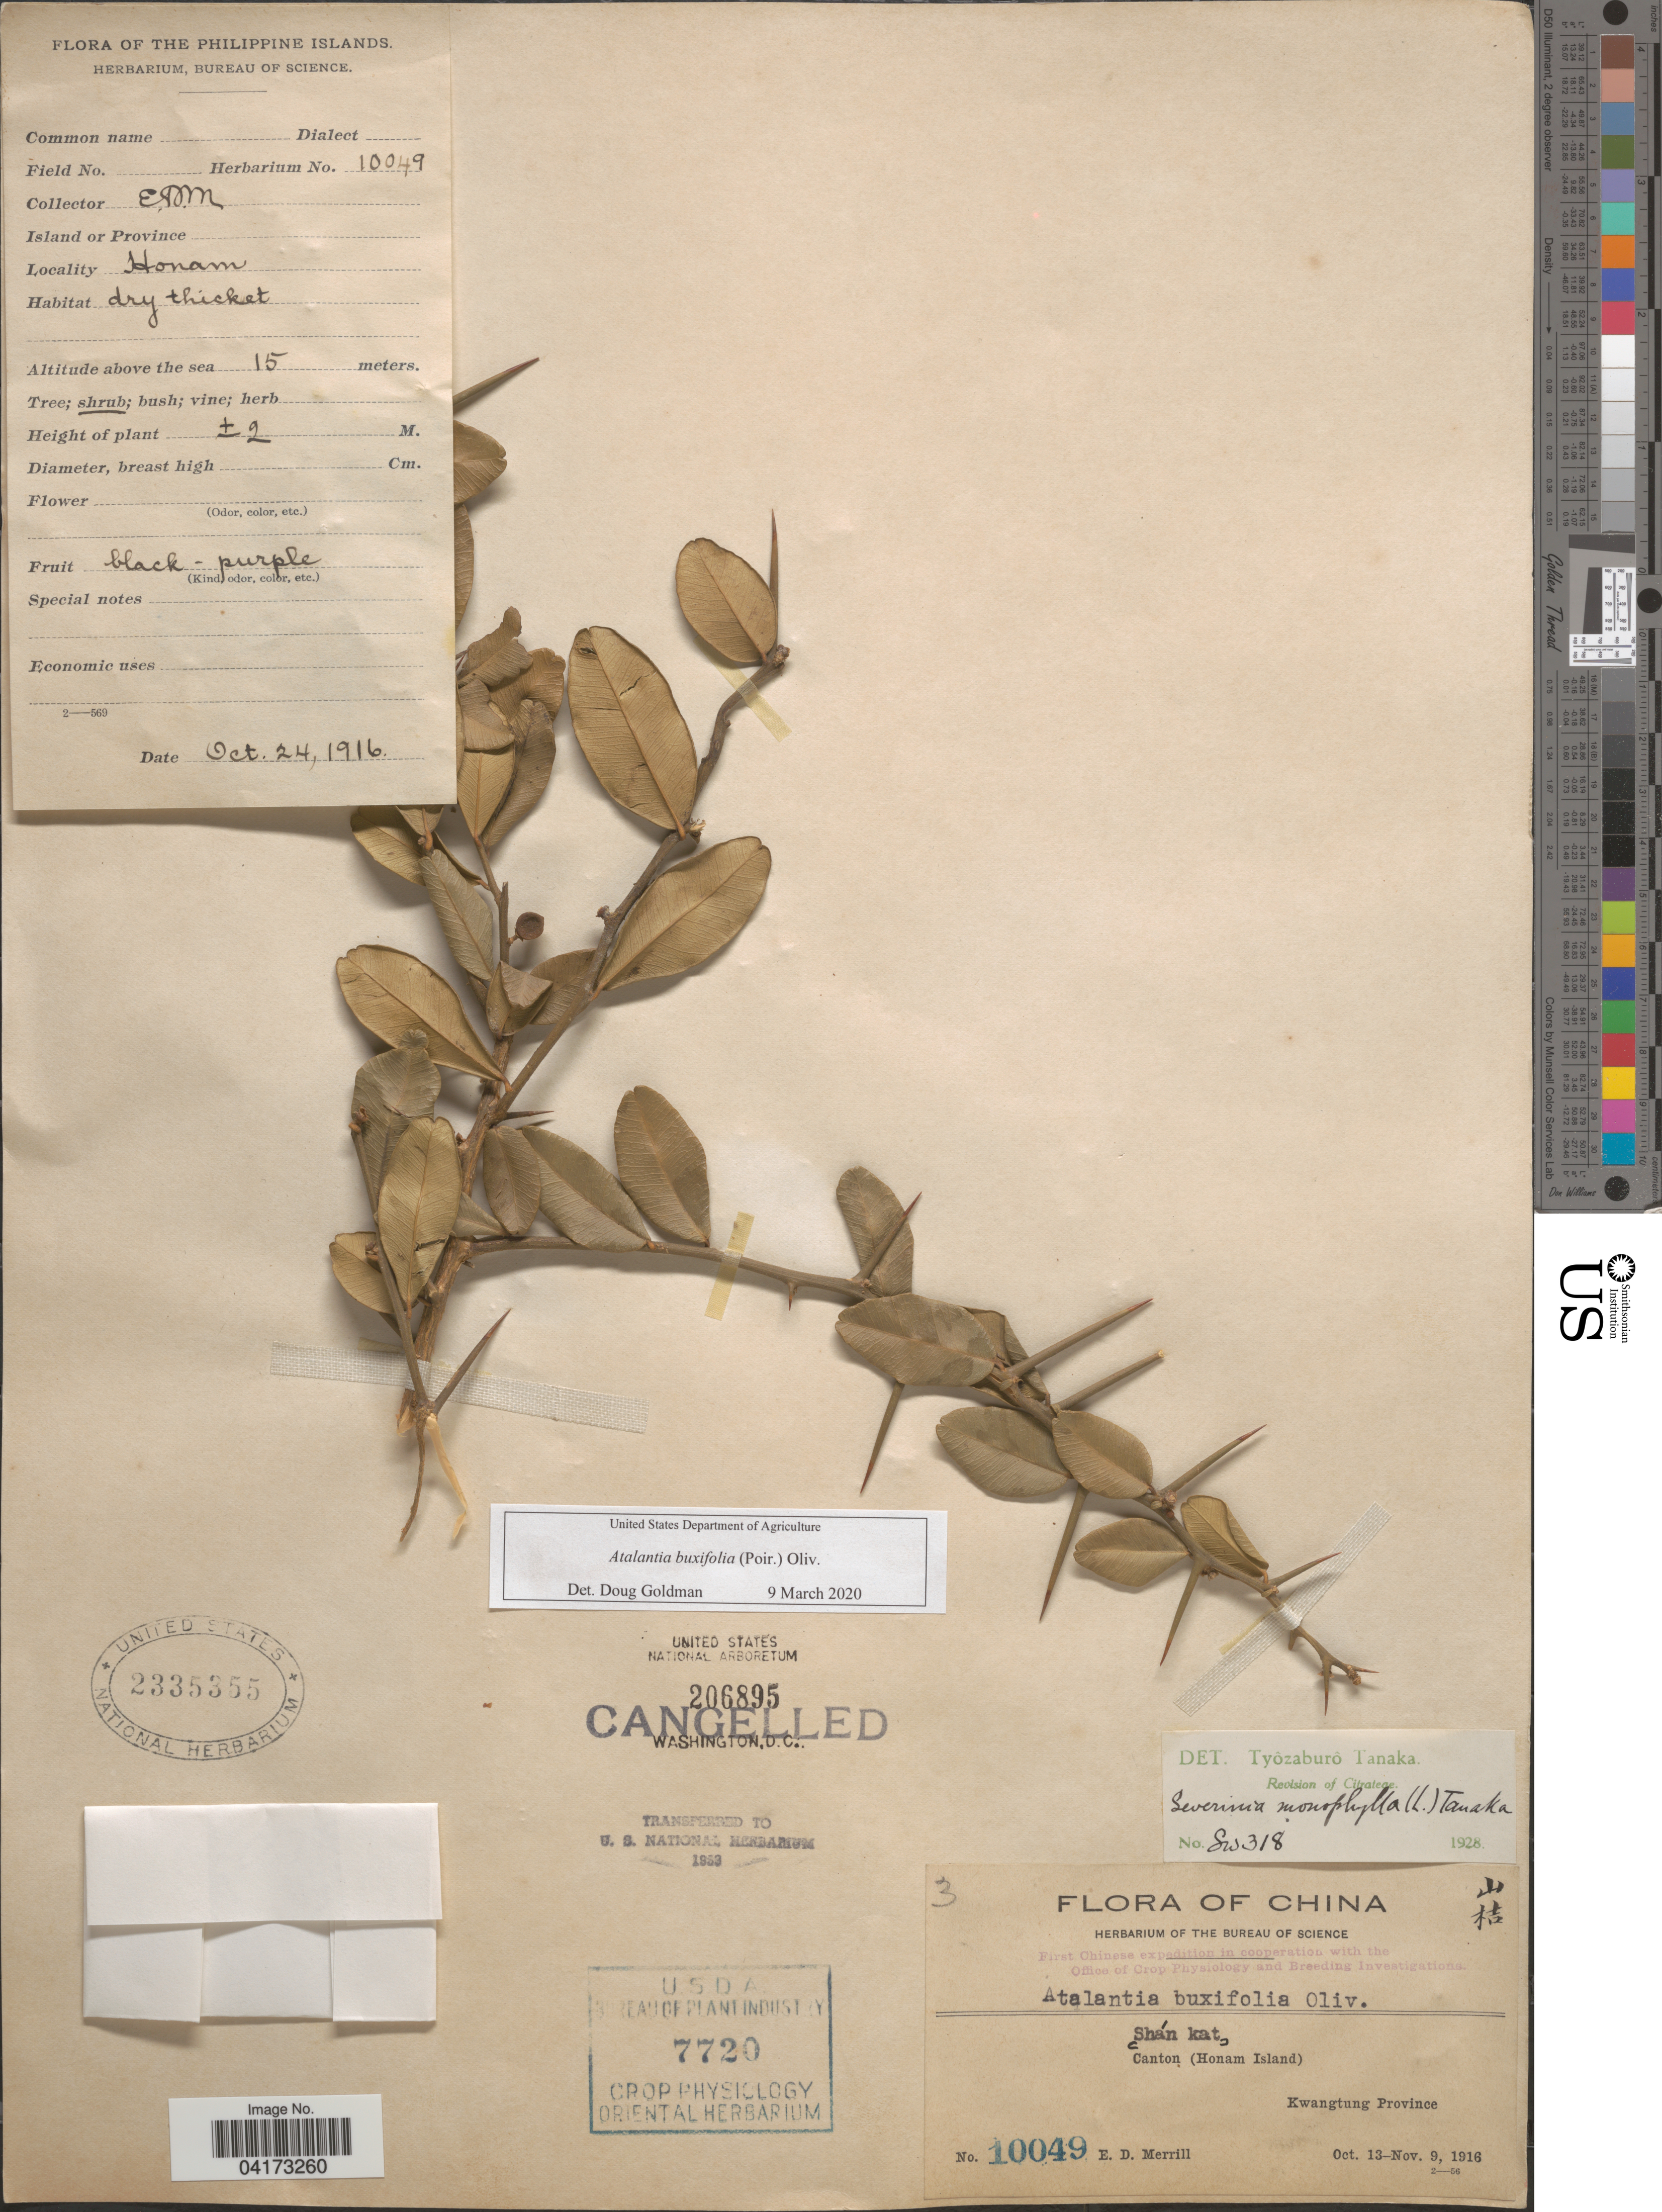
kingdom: Plantae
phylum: Tracheophyta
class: Magnoliopsida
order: Sapindales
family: Rutaceae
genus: Atalantia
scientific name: Atalantia buxifolia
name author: (Poir.) Oliv.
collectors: E. D. Merrill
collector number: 10049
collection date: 1916-10-13/1916-11-09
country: China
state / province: Guangdong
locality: (Shán kat) Canton (Honam Island). Kwangtung Province. Honam.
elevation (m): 15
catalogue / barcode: US 2335355